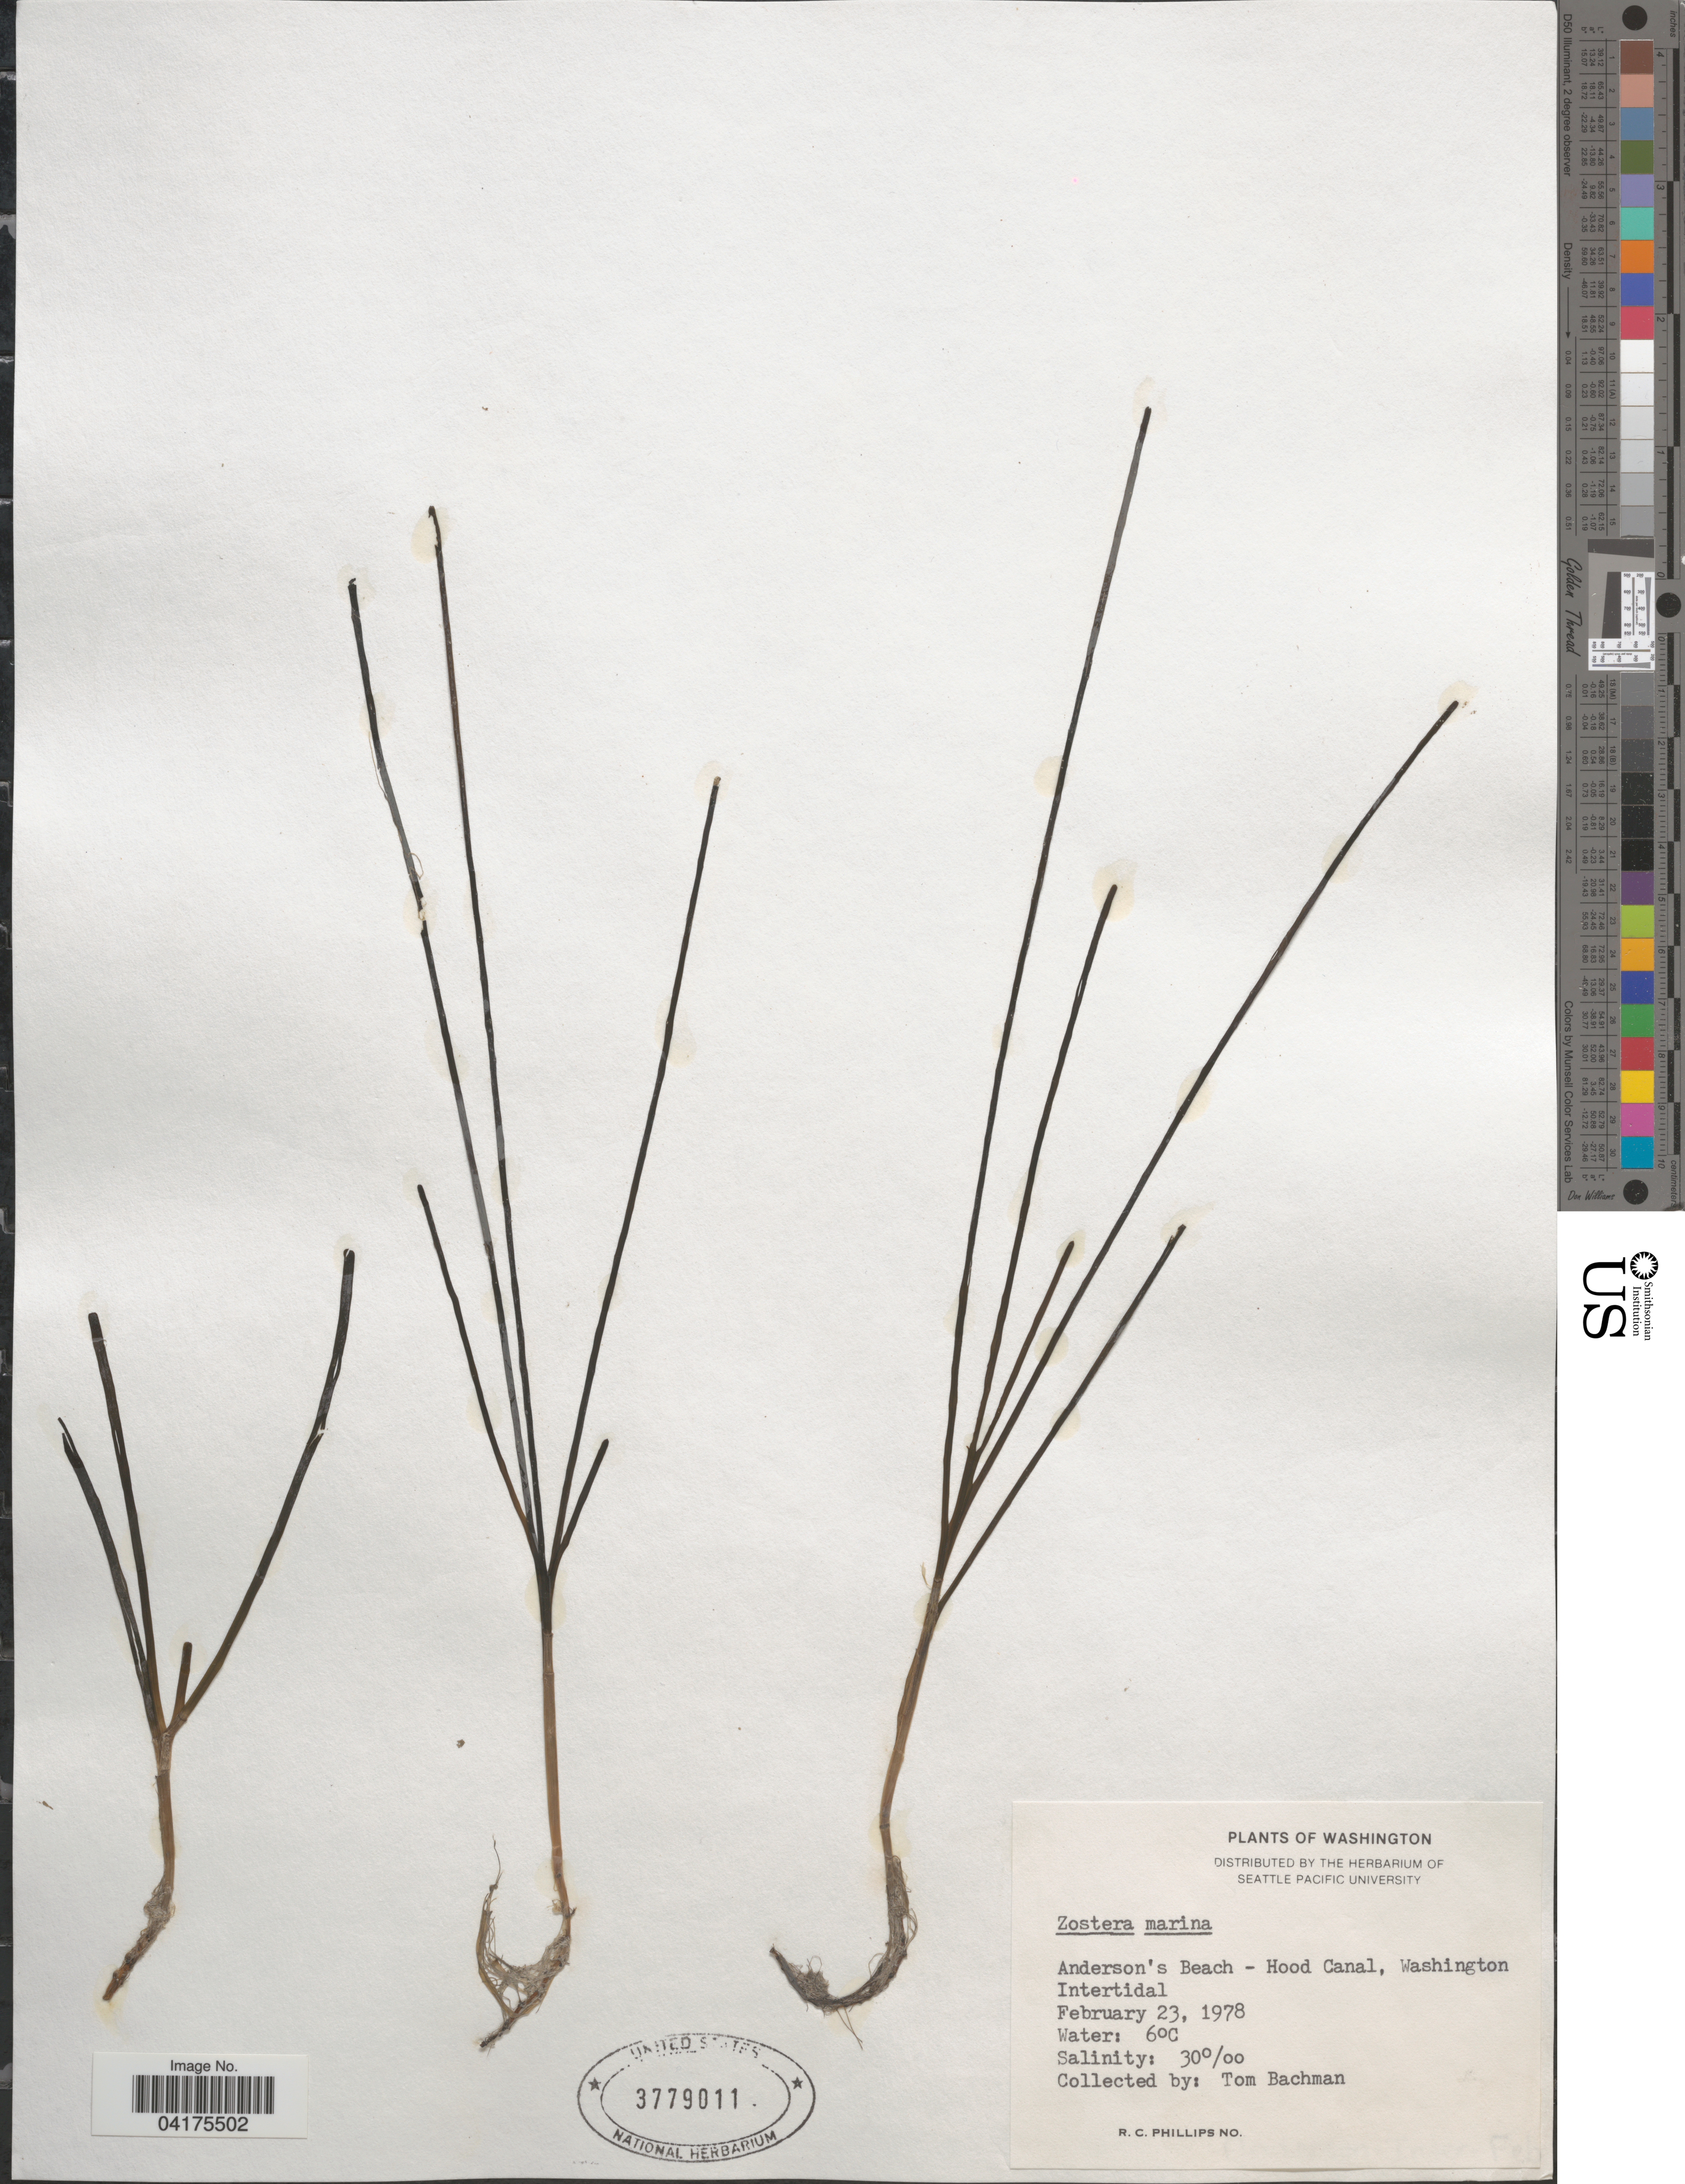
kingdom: Plantae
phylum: Tracheophyta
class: Liliopsida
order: Alismatales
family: Zosteraceae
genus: Zostera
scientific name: Zostera marina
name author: L.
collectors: T. Bachman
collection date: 1978-02-23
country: United States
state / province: Washington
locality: Anderson's Beach - Hood Canal.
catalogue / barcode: US 3779011